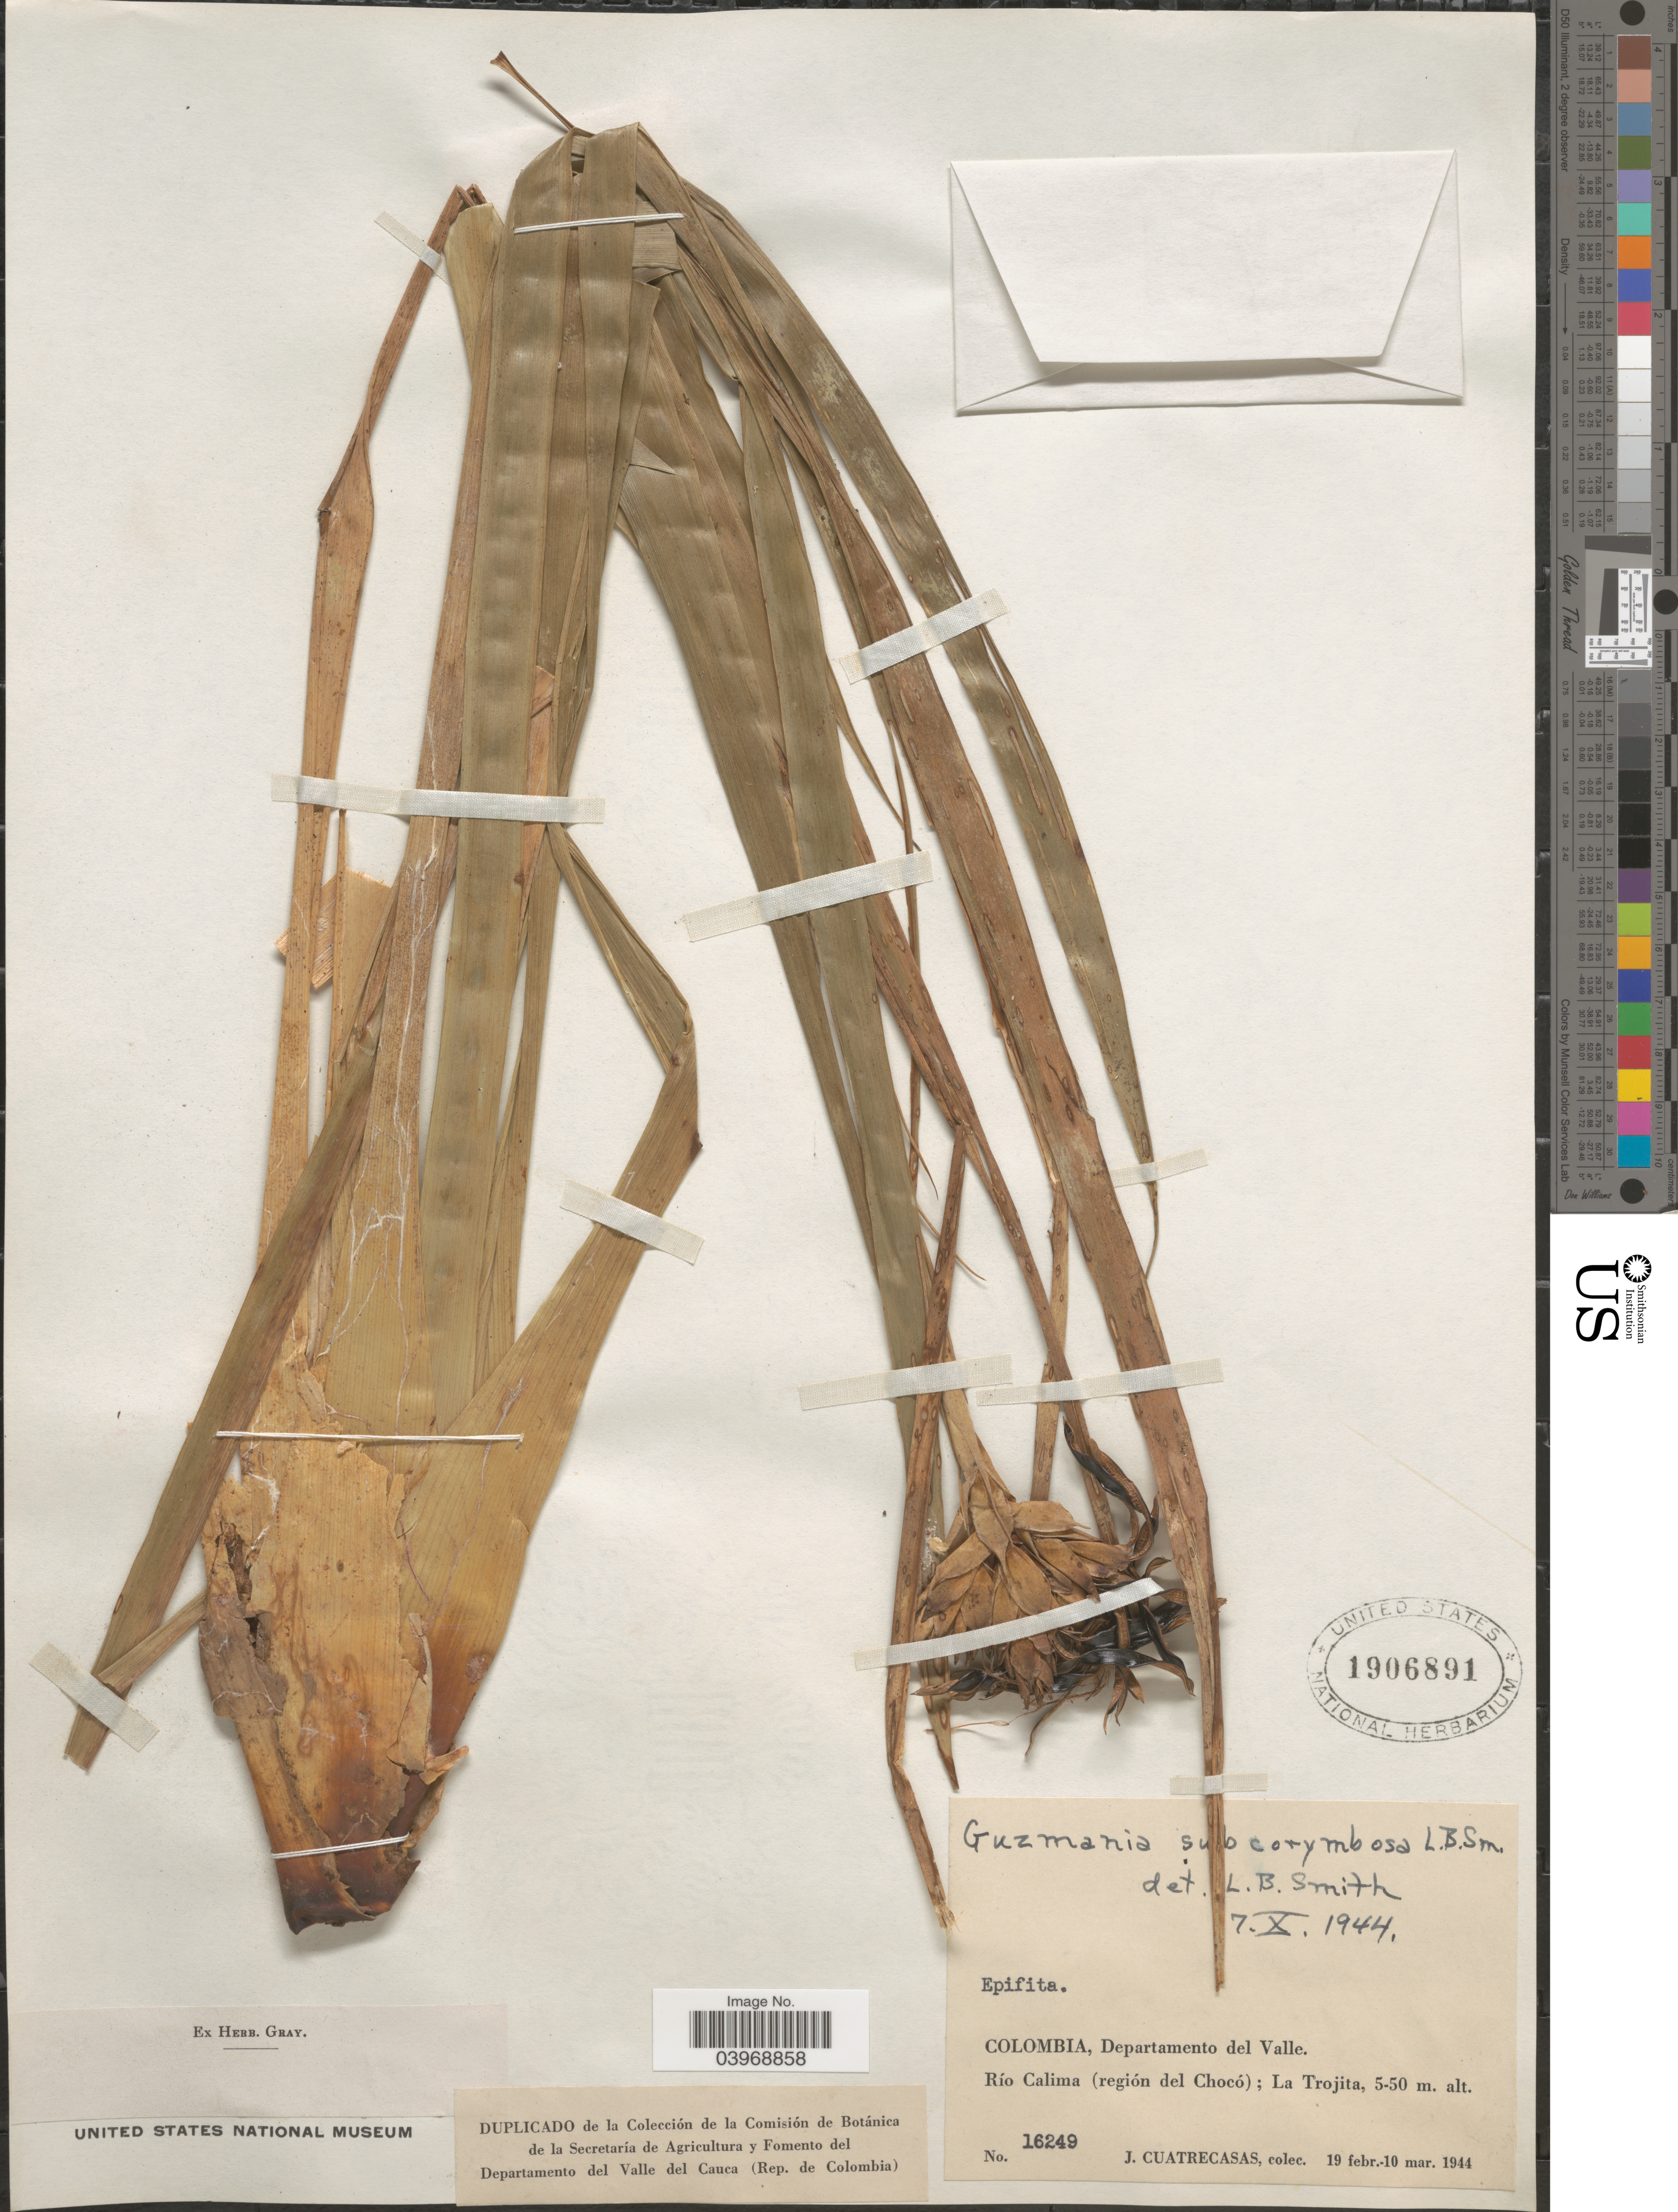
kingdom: Plantae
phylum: Tracheophyta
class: Liliopsida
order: Poales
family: Bromeliaceae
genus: Guzmania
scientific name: Guzmania subcorymbosa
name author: L.B. Sm.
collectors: J. Cuatrecasas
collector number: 16249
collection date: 1944-02-19/1944-03-10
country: Colombia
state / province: Valle del Cauca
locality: Departamento del Valle. Río Calima (región del Chocó); La Trojita.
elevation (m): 5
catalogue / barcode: US 1906891